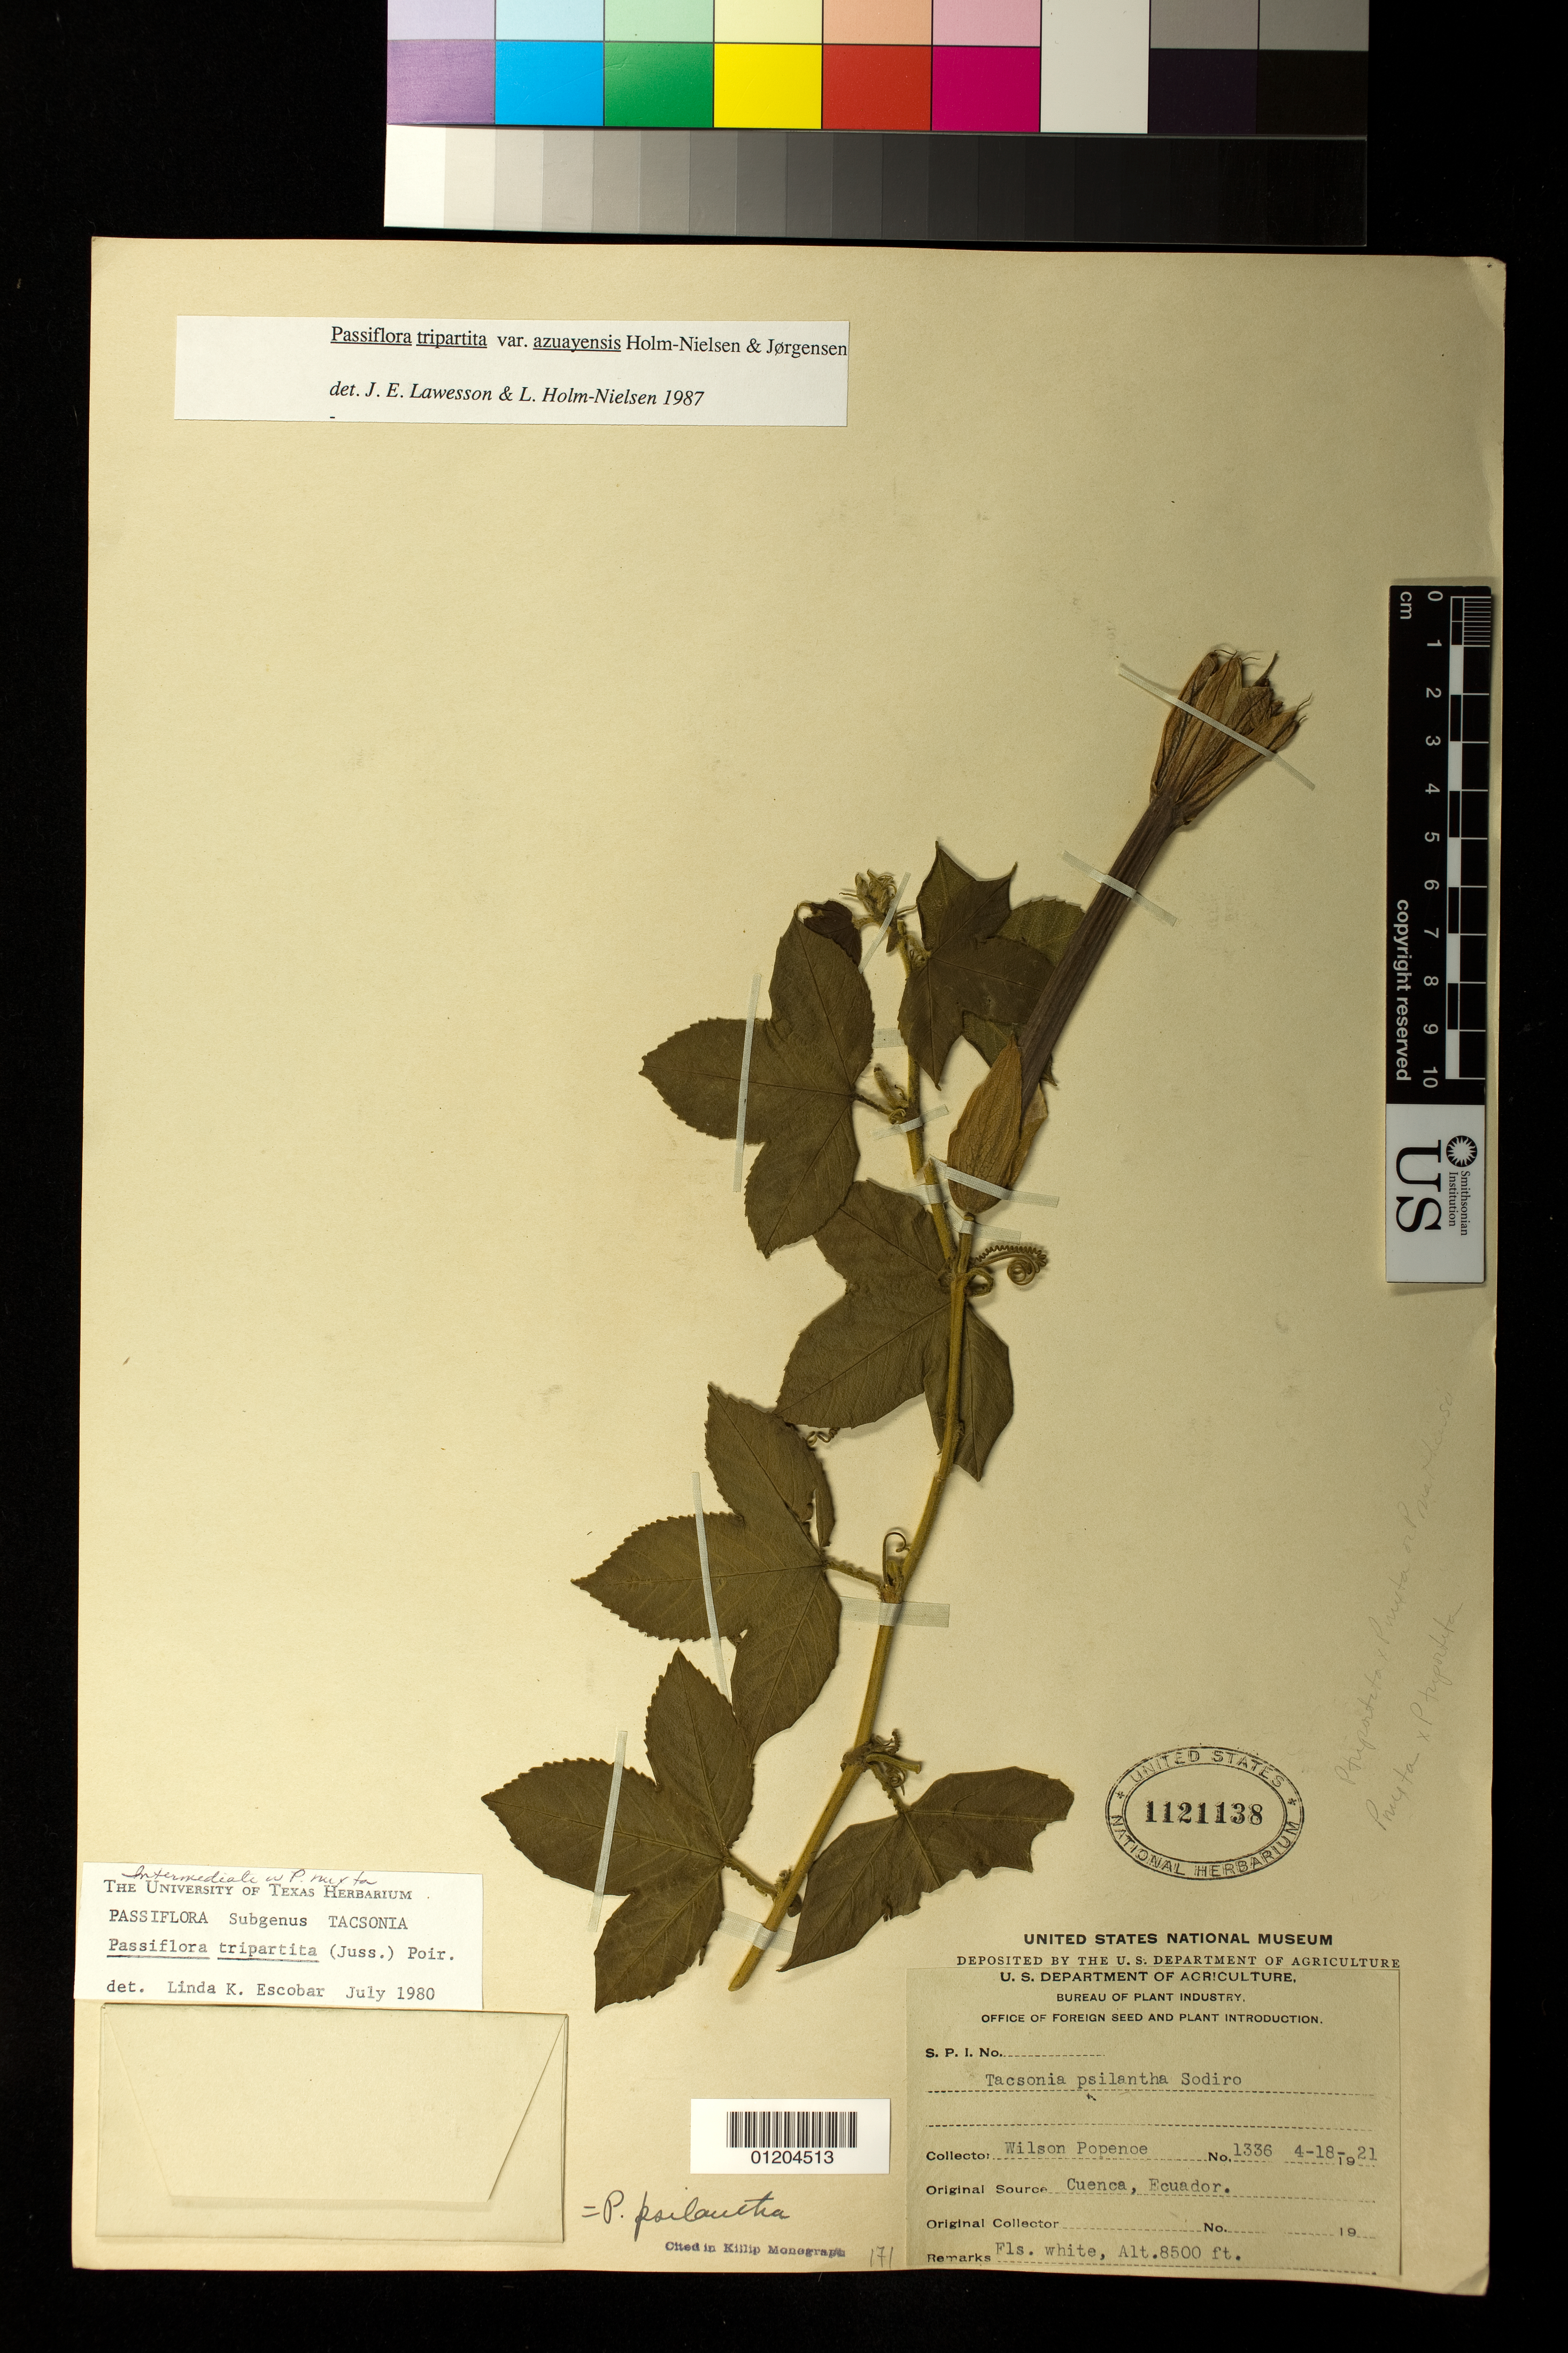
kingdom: Plantae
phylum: Tracheophyta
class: Magnoliopsida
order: Malpighiales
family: Passifloraceae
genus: Passiflora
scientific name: Passiflora tripartita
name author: (Juss.) Poir.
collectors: W. Popenoe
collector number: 1336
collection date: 1921-04-18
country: Ecuador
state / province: Azuay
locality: Cuenca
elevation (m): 2591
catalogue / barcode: US 1121138